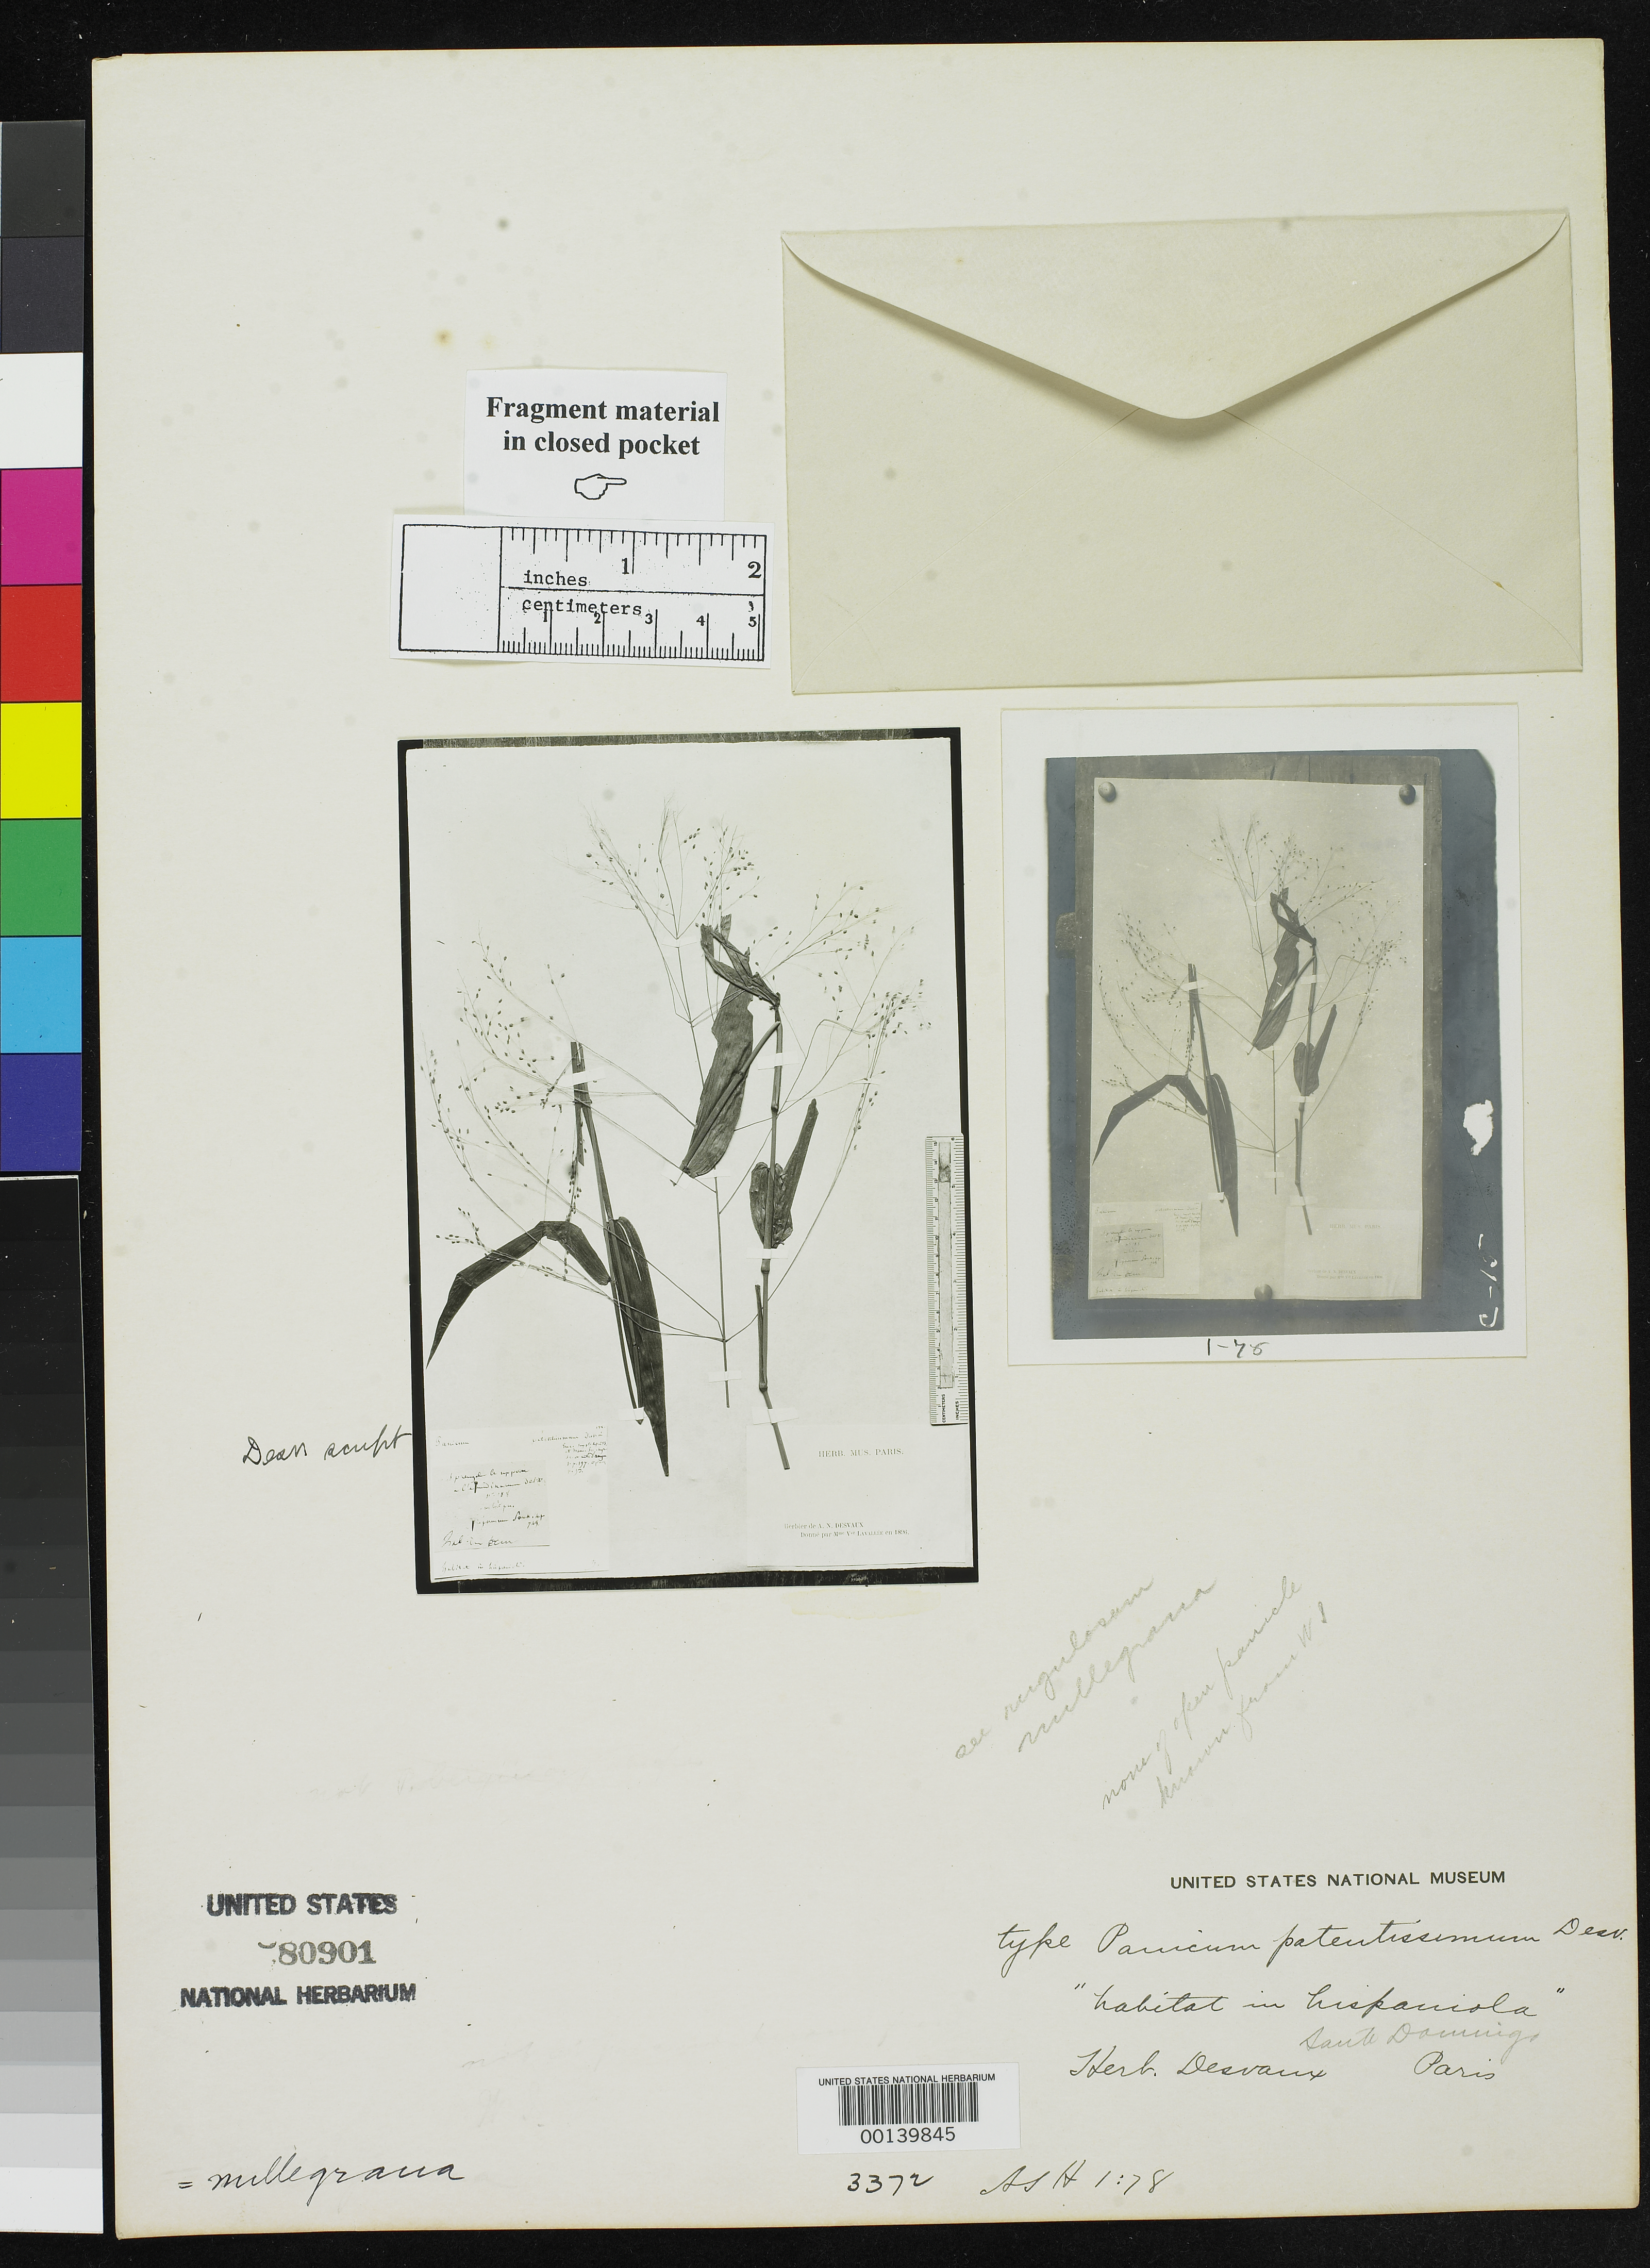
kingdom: Plantae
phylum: Tracheophyta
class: Liliopsida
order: Poales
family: Poaceae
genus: Panicum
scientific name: Panicum patentissimum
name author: Desv. ex Poir. in Lam.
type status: Type Fragment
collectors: ex herb. Desvaux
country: Dominican Republic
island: Hispaniola Island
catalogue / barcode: US 80901